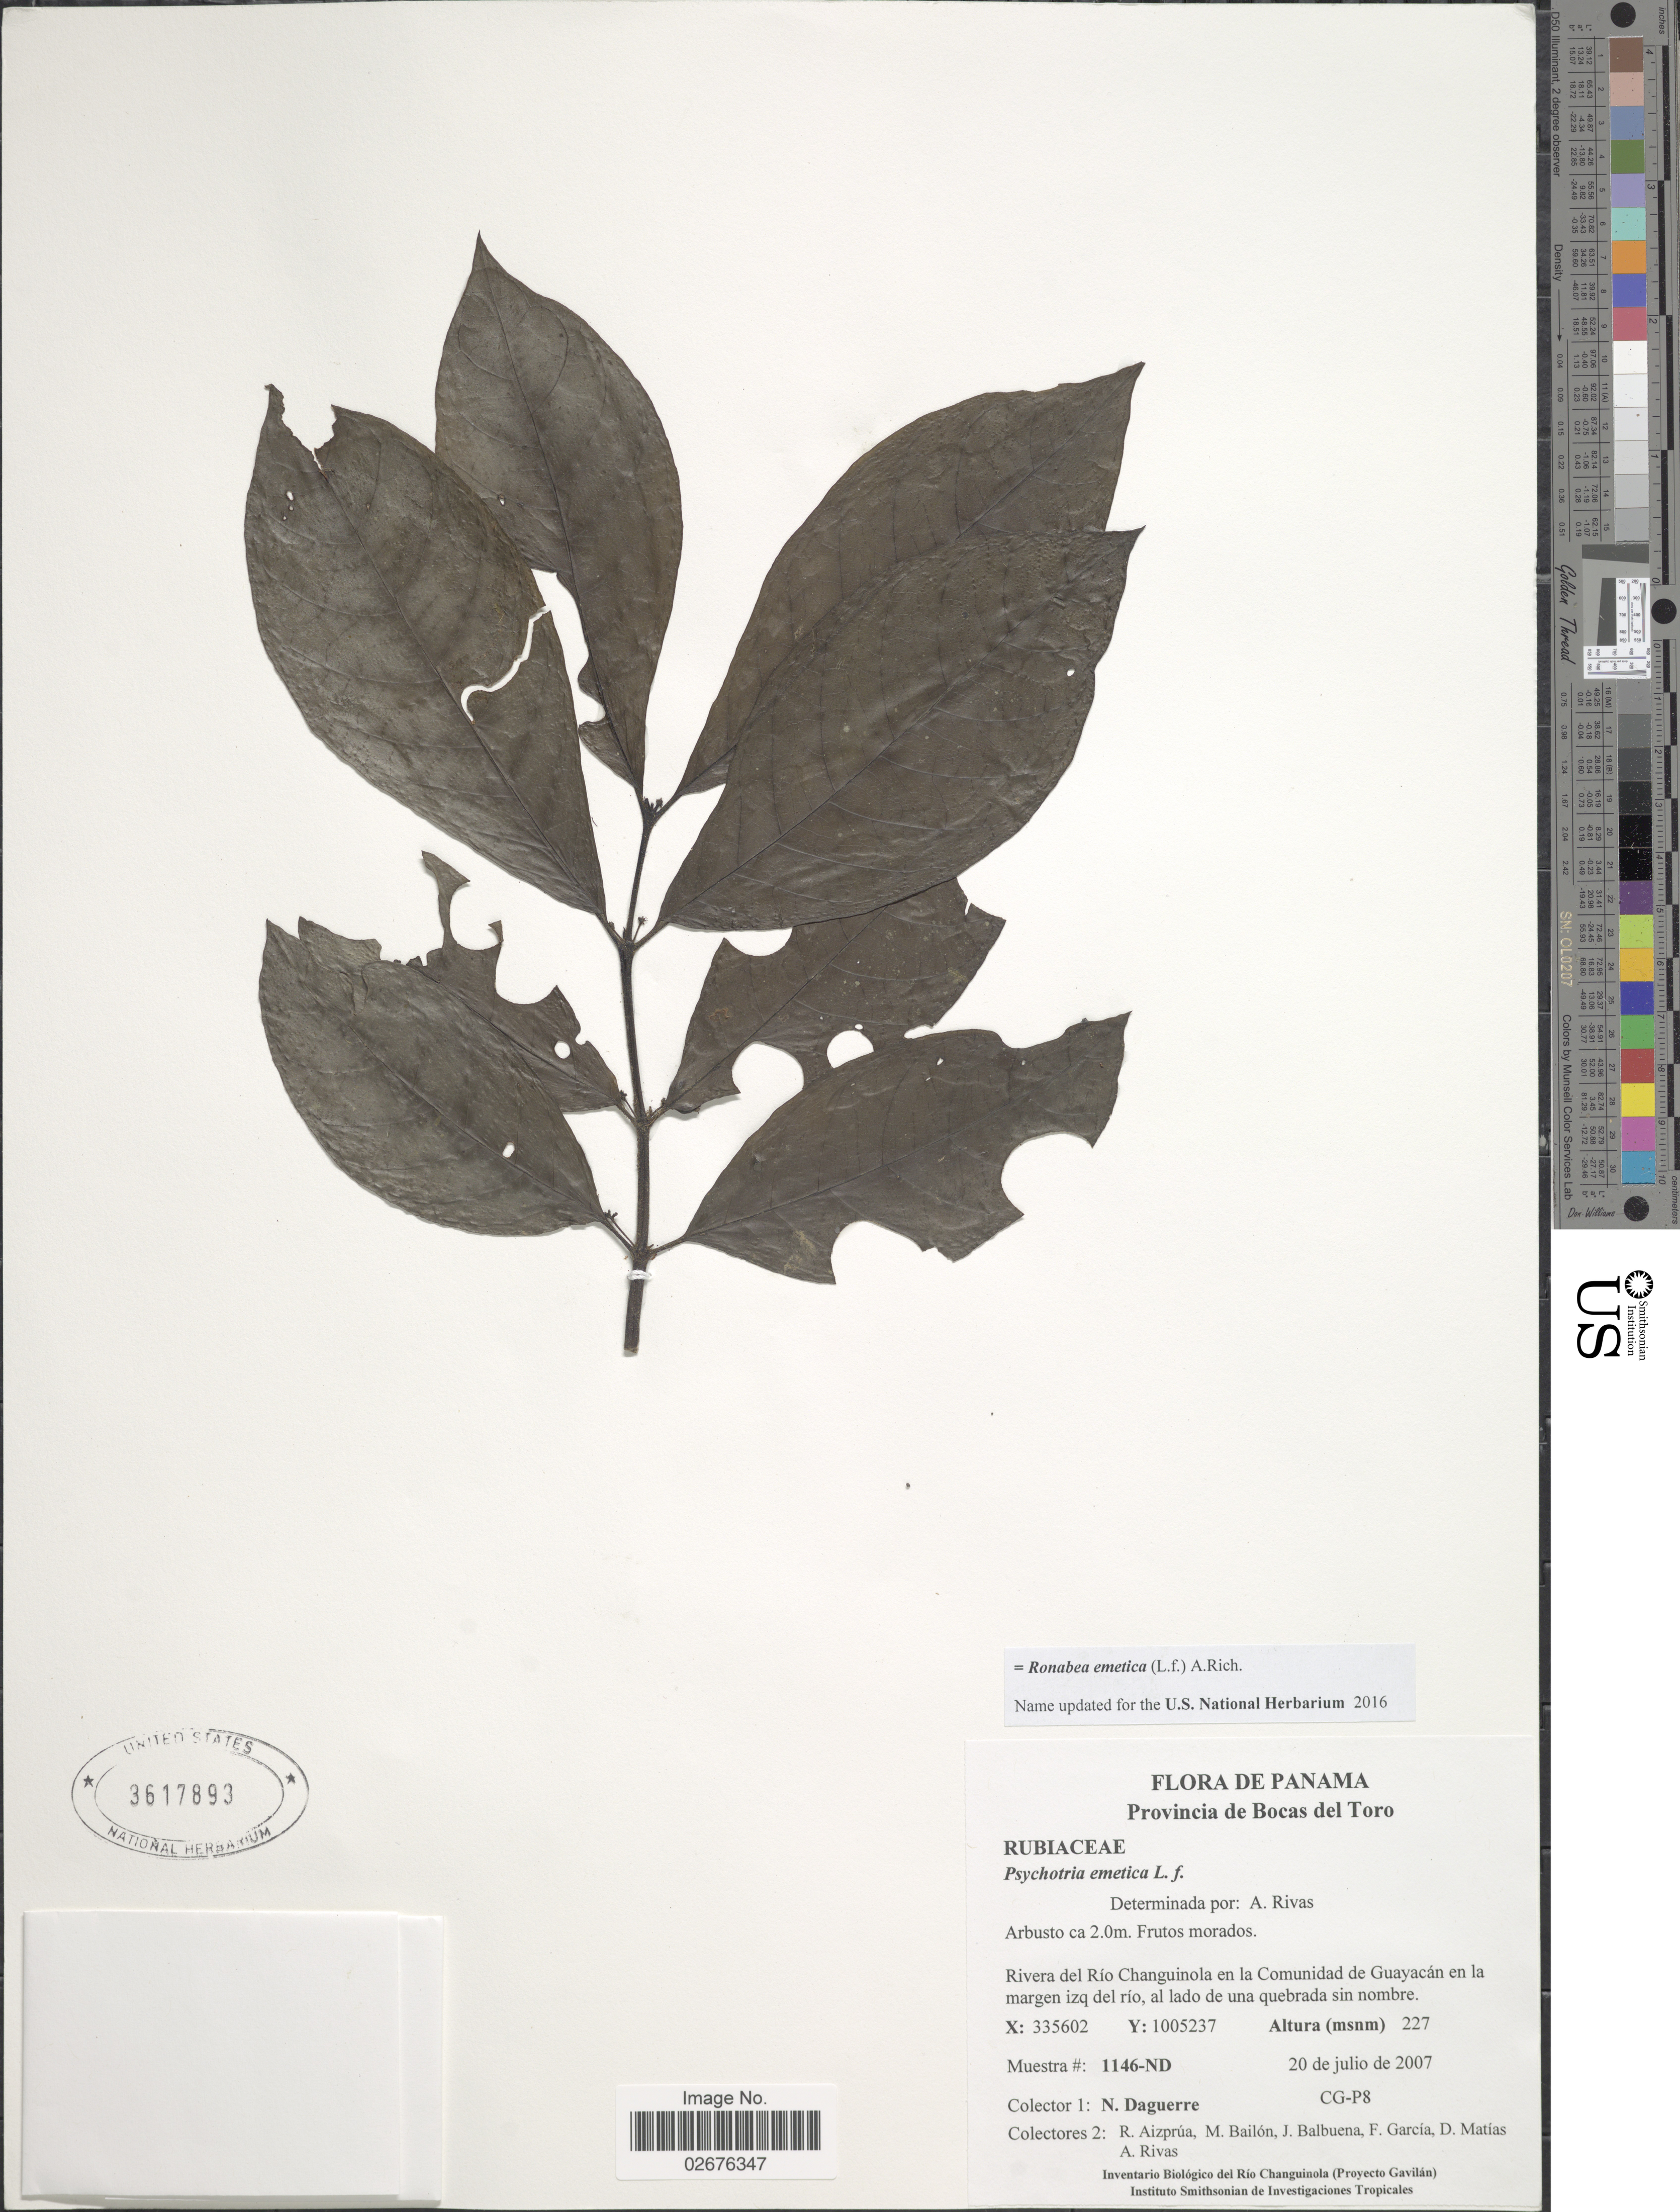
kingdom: Plantae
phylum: Tracheophyta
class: Magnoliopsida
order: Gentianales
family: Rubiaceae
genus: Ronabea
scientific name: Ronabea emetica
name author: (L. f.) A. Rich.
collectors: N. Daguerre, R. Aizprúa, M. Bailón, J. Balbuena & et al.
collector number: CG-P8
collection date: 2007-07-20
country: Panama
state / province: Bocas del Toro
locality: Rivera del Rio Changuinola en la Comunidad de Guayacan en la margen izq del rio, al lado de una quebrada sin nombre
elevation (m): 227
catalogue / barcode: US 3617893